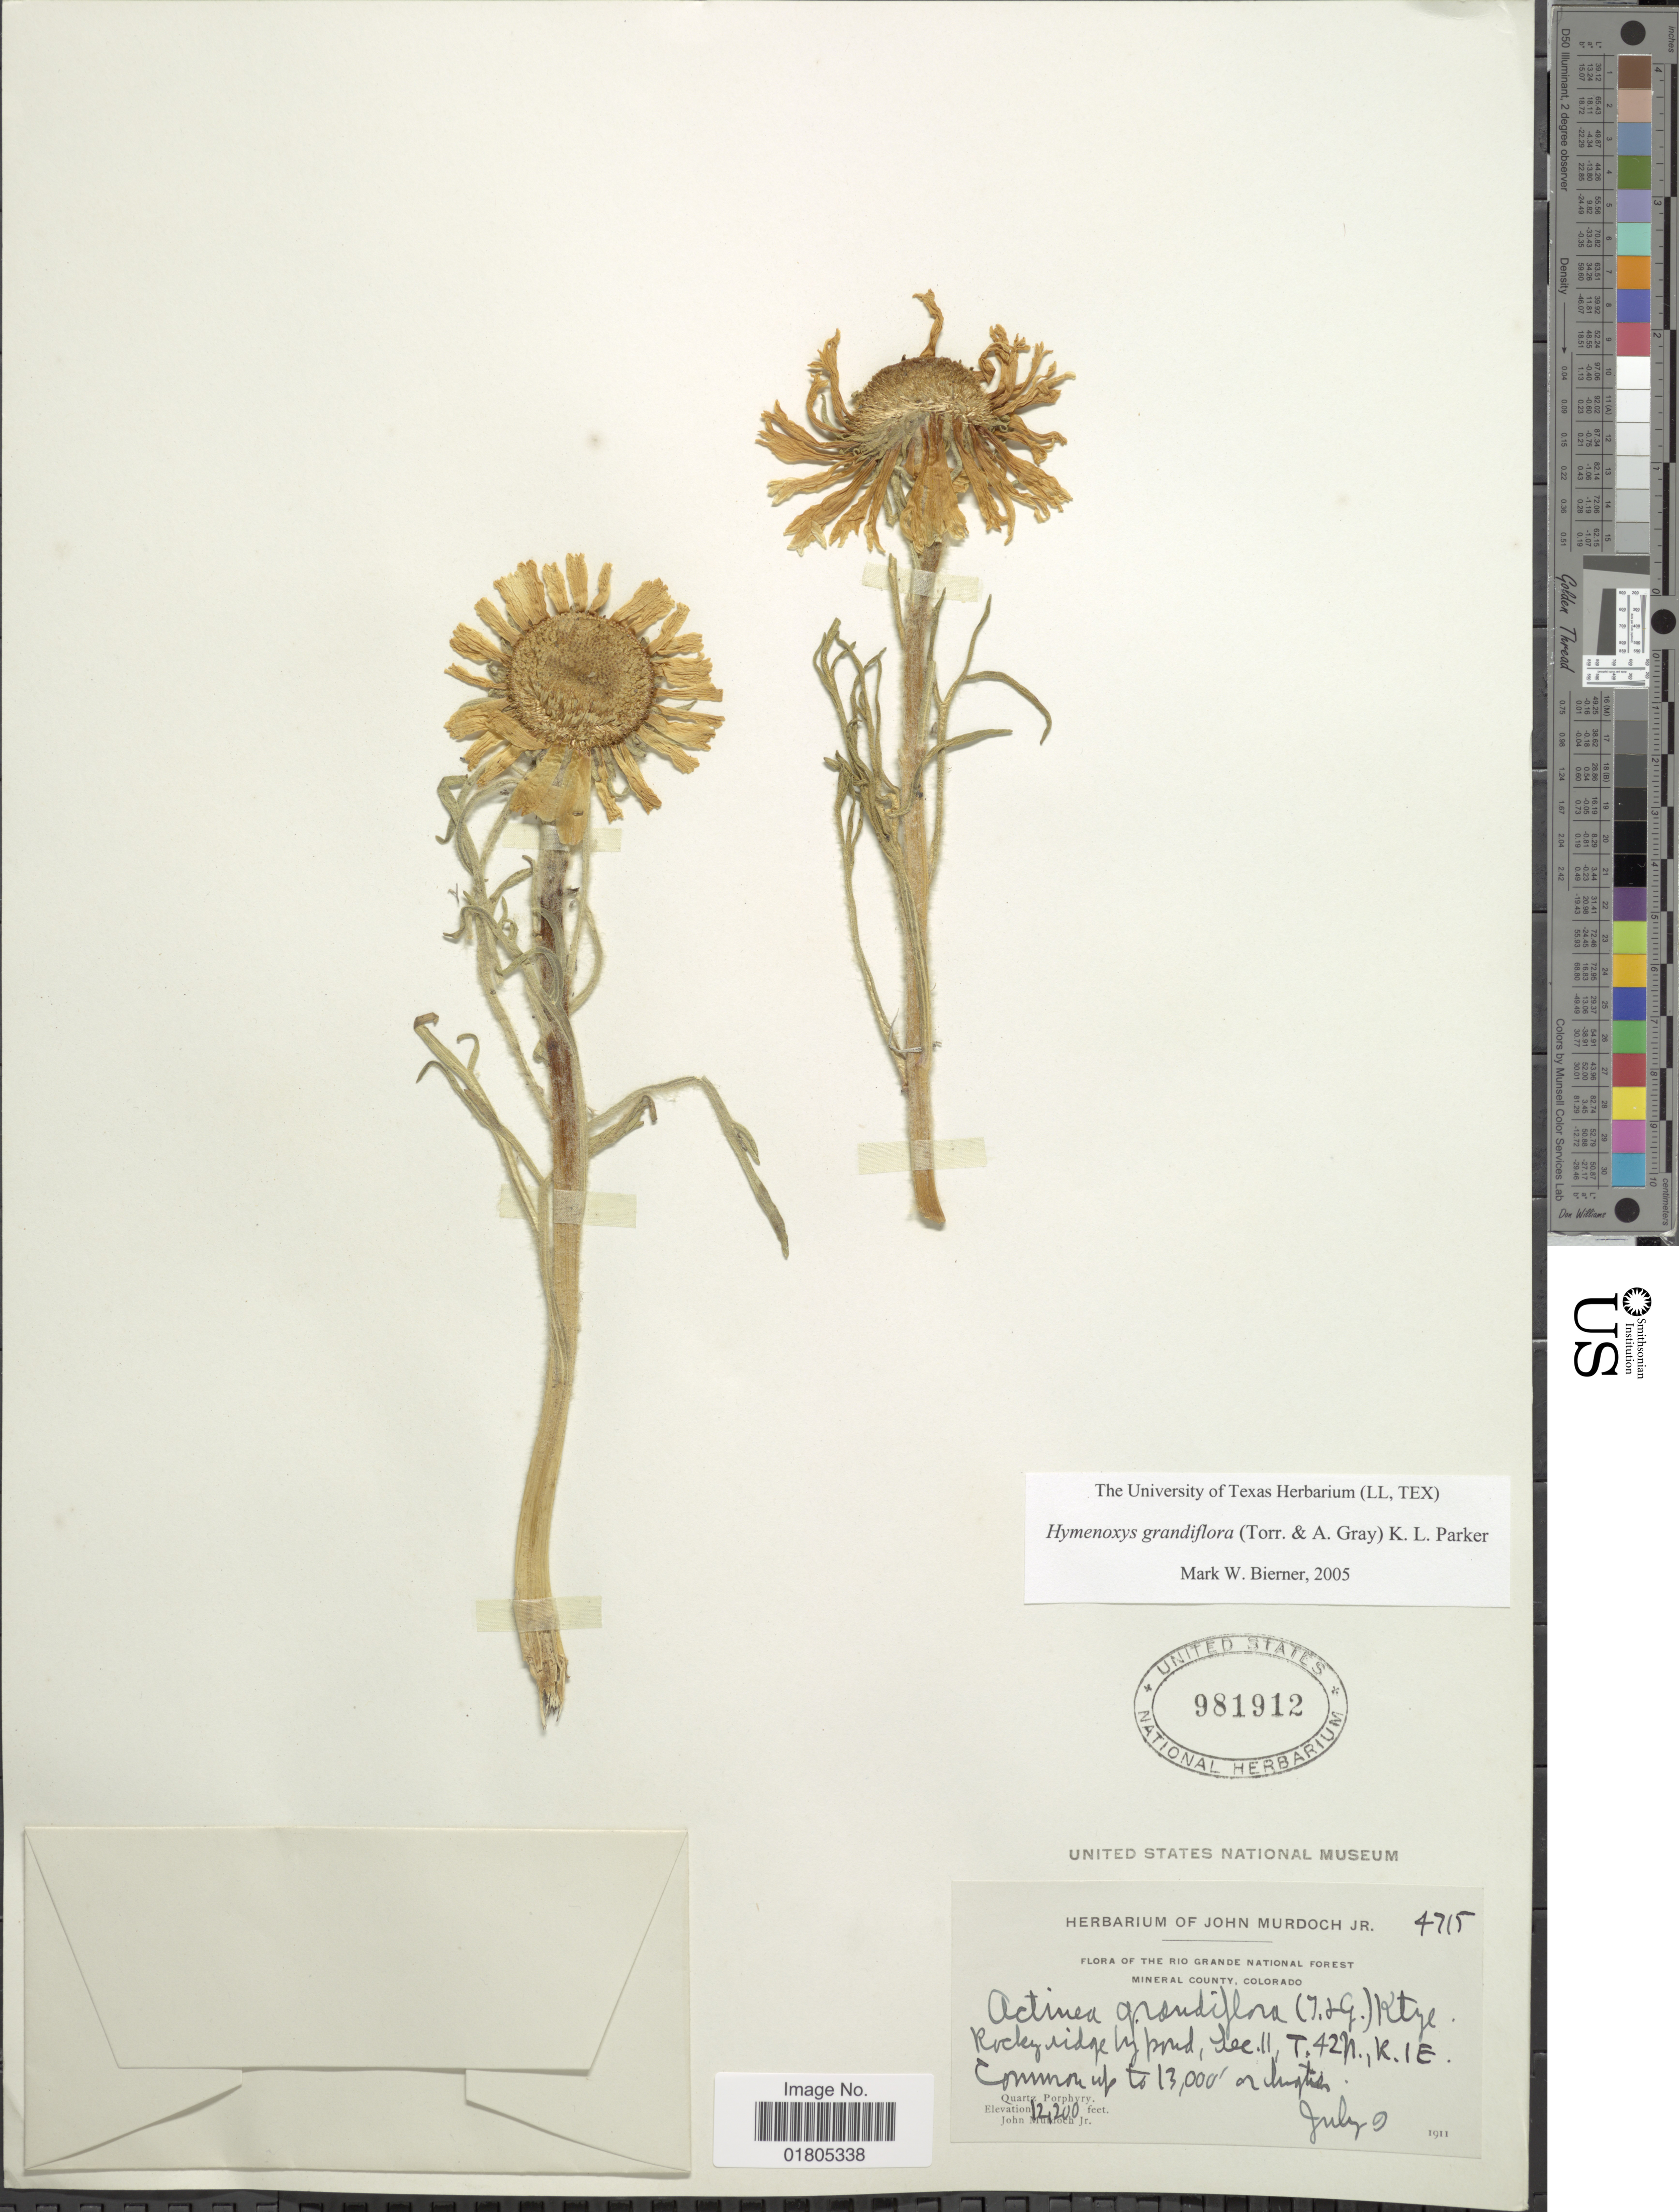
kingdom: Plantae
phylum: Tracheophyta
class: Magnoliopsida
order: Asterales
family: Asteraceae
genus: Actinea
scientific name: Actinea grandiflora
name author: (Torr. & A. Gray) Kuntze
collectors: J. Murdoch Jr.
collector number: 4715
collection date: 1911-07-09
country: United States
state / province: Colorado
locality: The Rio Grande National Forest, Mineral County, Colorado, Rocky ridge by pond, Sec.11, T.42N., R.1E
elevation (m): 3719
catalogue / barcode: US 981912